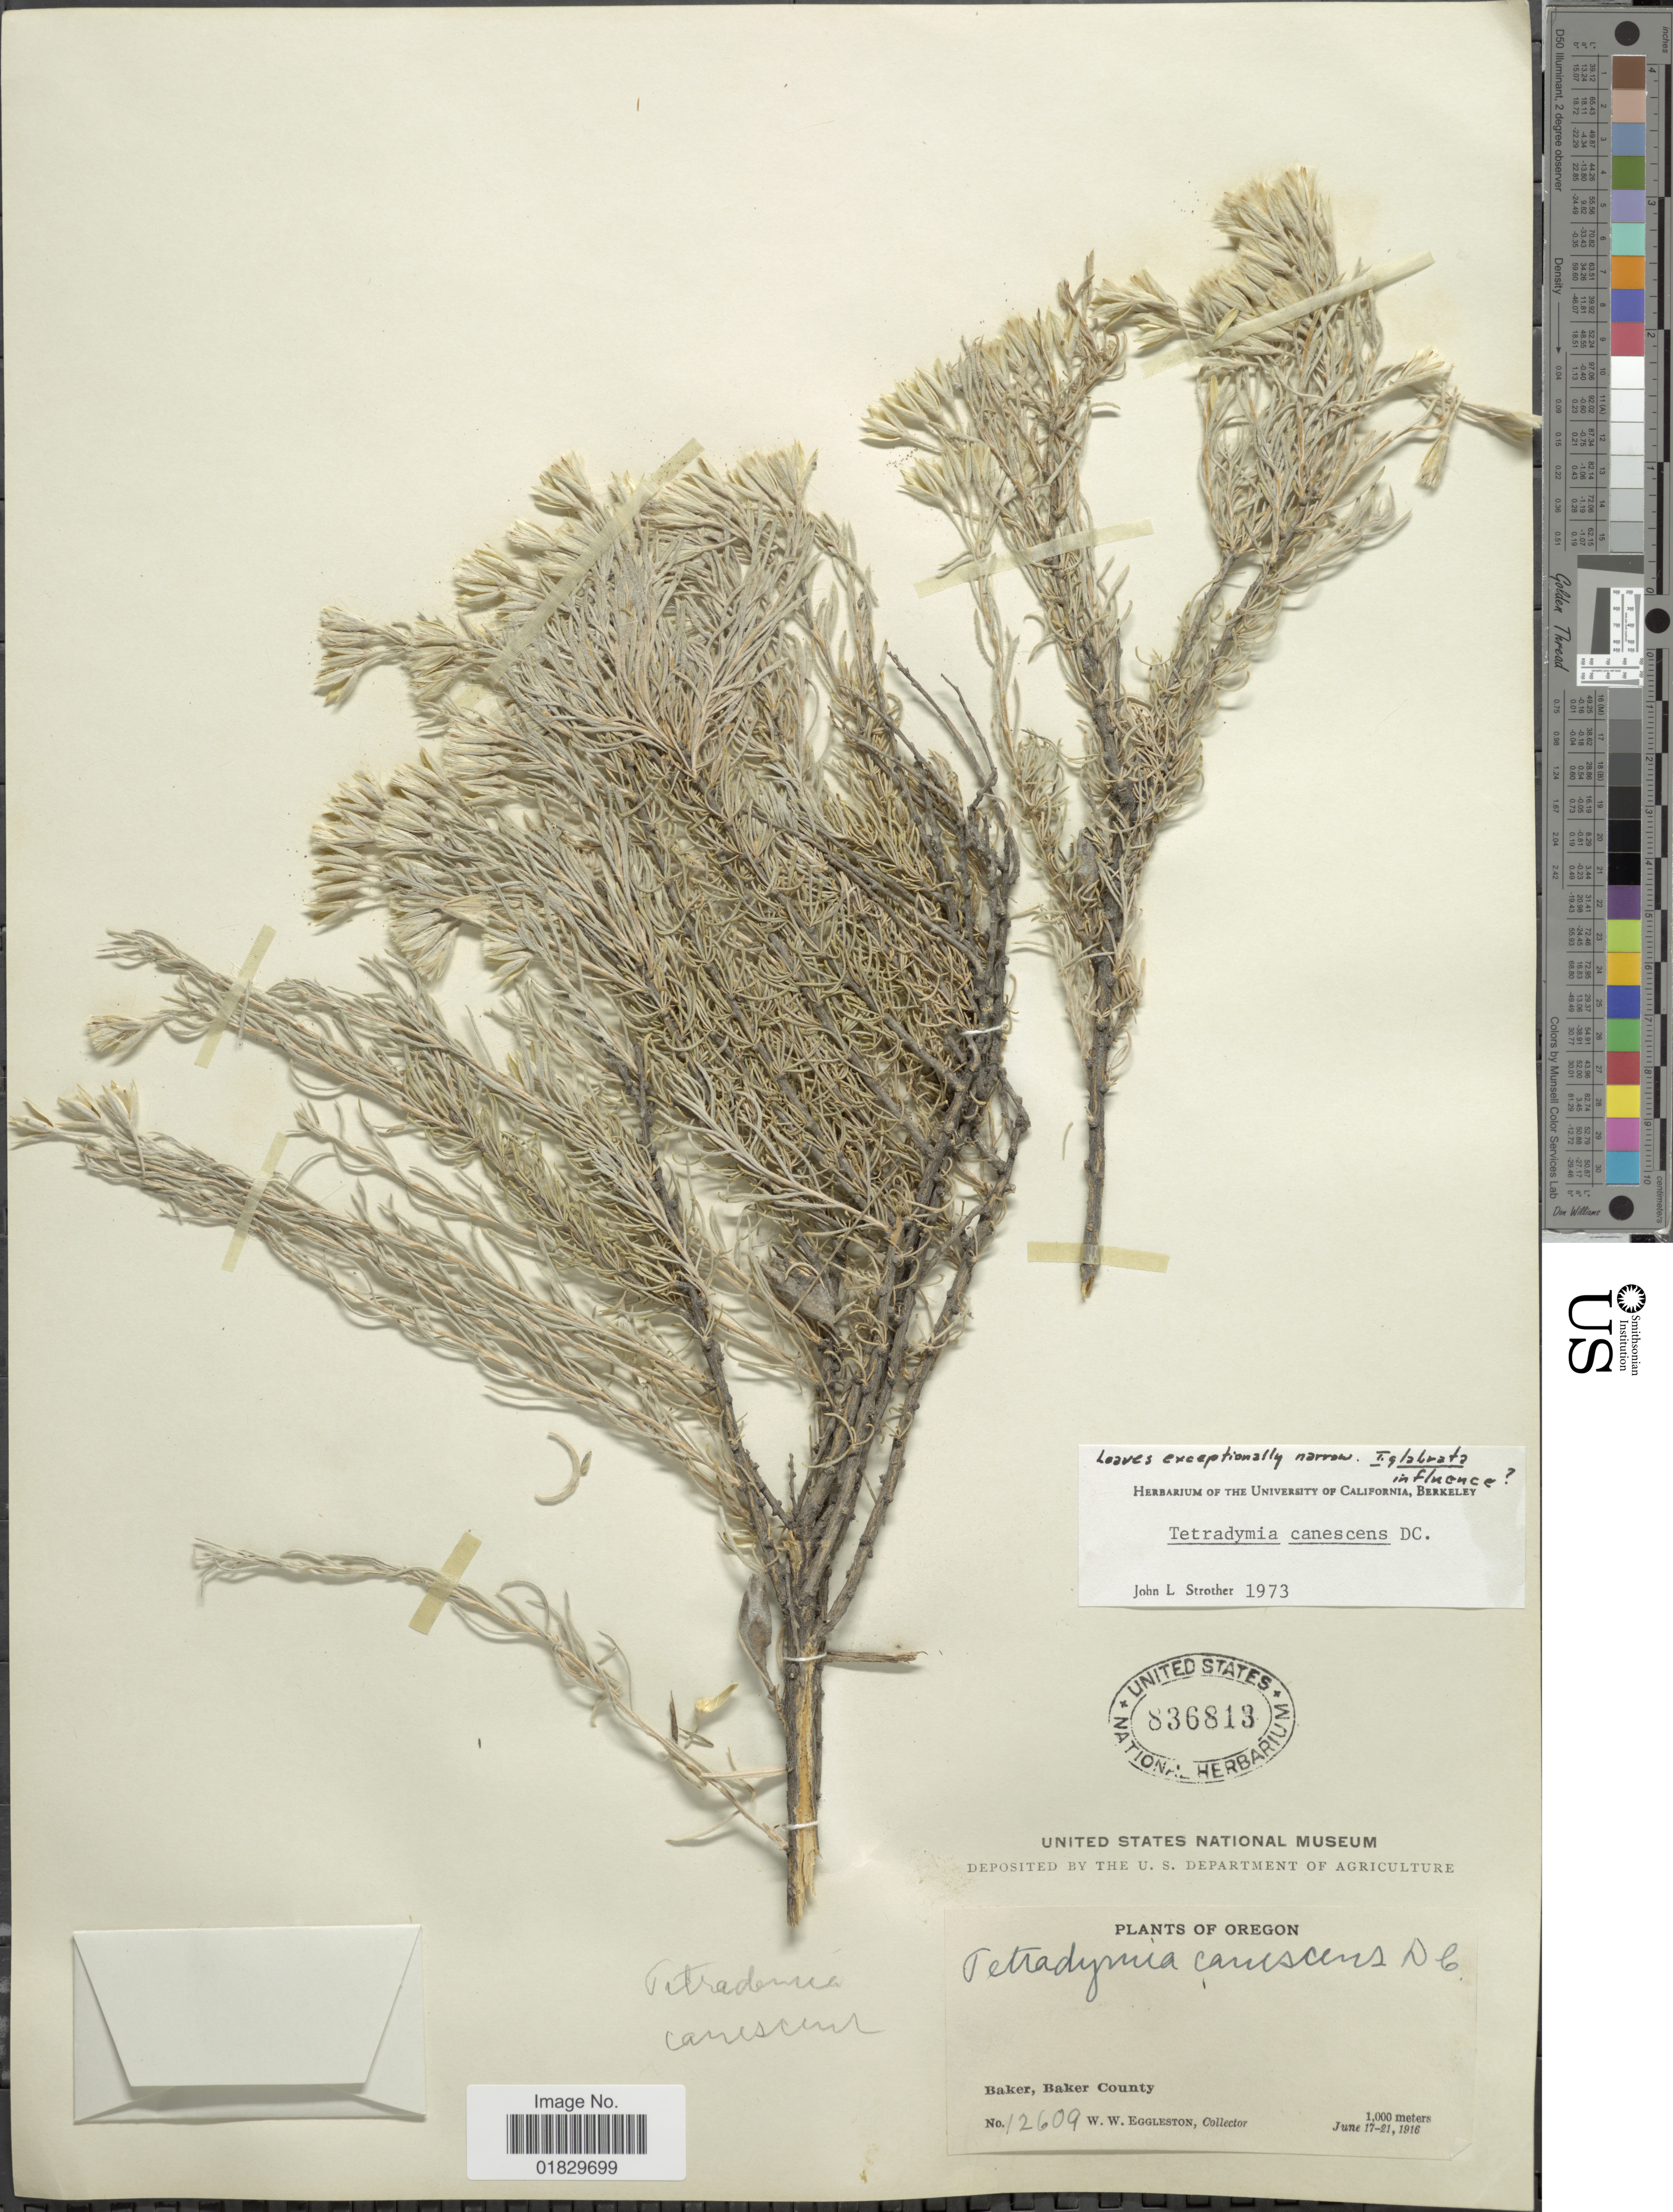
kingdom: Plantae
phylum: Tracheophyta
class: Magnoliopsida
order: Asterales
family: Asteraceae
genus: Tetradymia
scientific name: Tetradymia canescens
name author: DC.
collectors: W. W. Eggleston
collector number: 12609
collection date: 1916-06-17/1916-06-21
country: United States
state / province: Oregon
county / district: Baker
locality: Baker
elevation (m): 1000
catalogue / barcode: US 836813